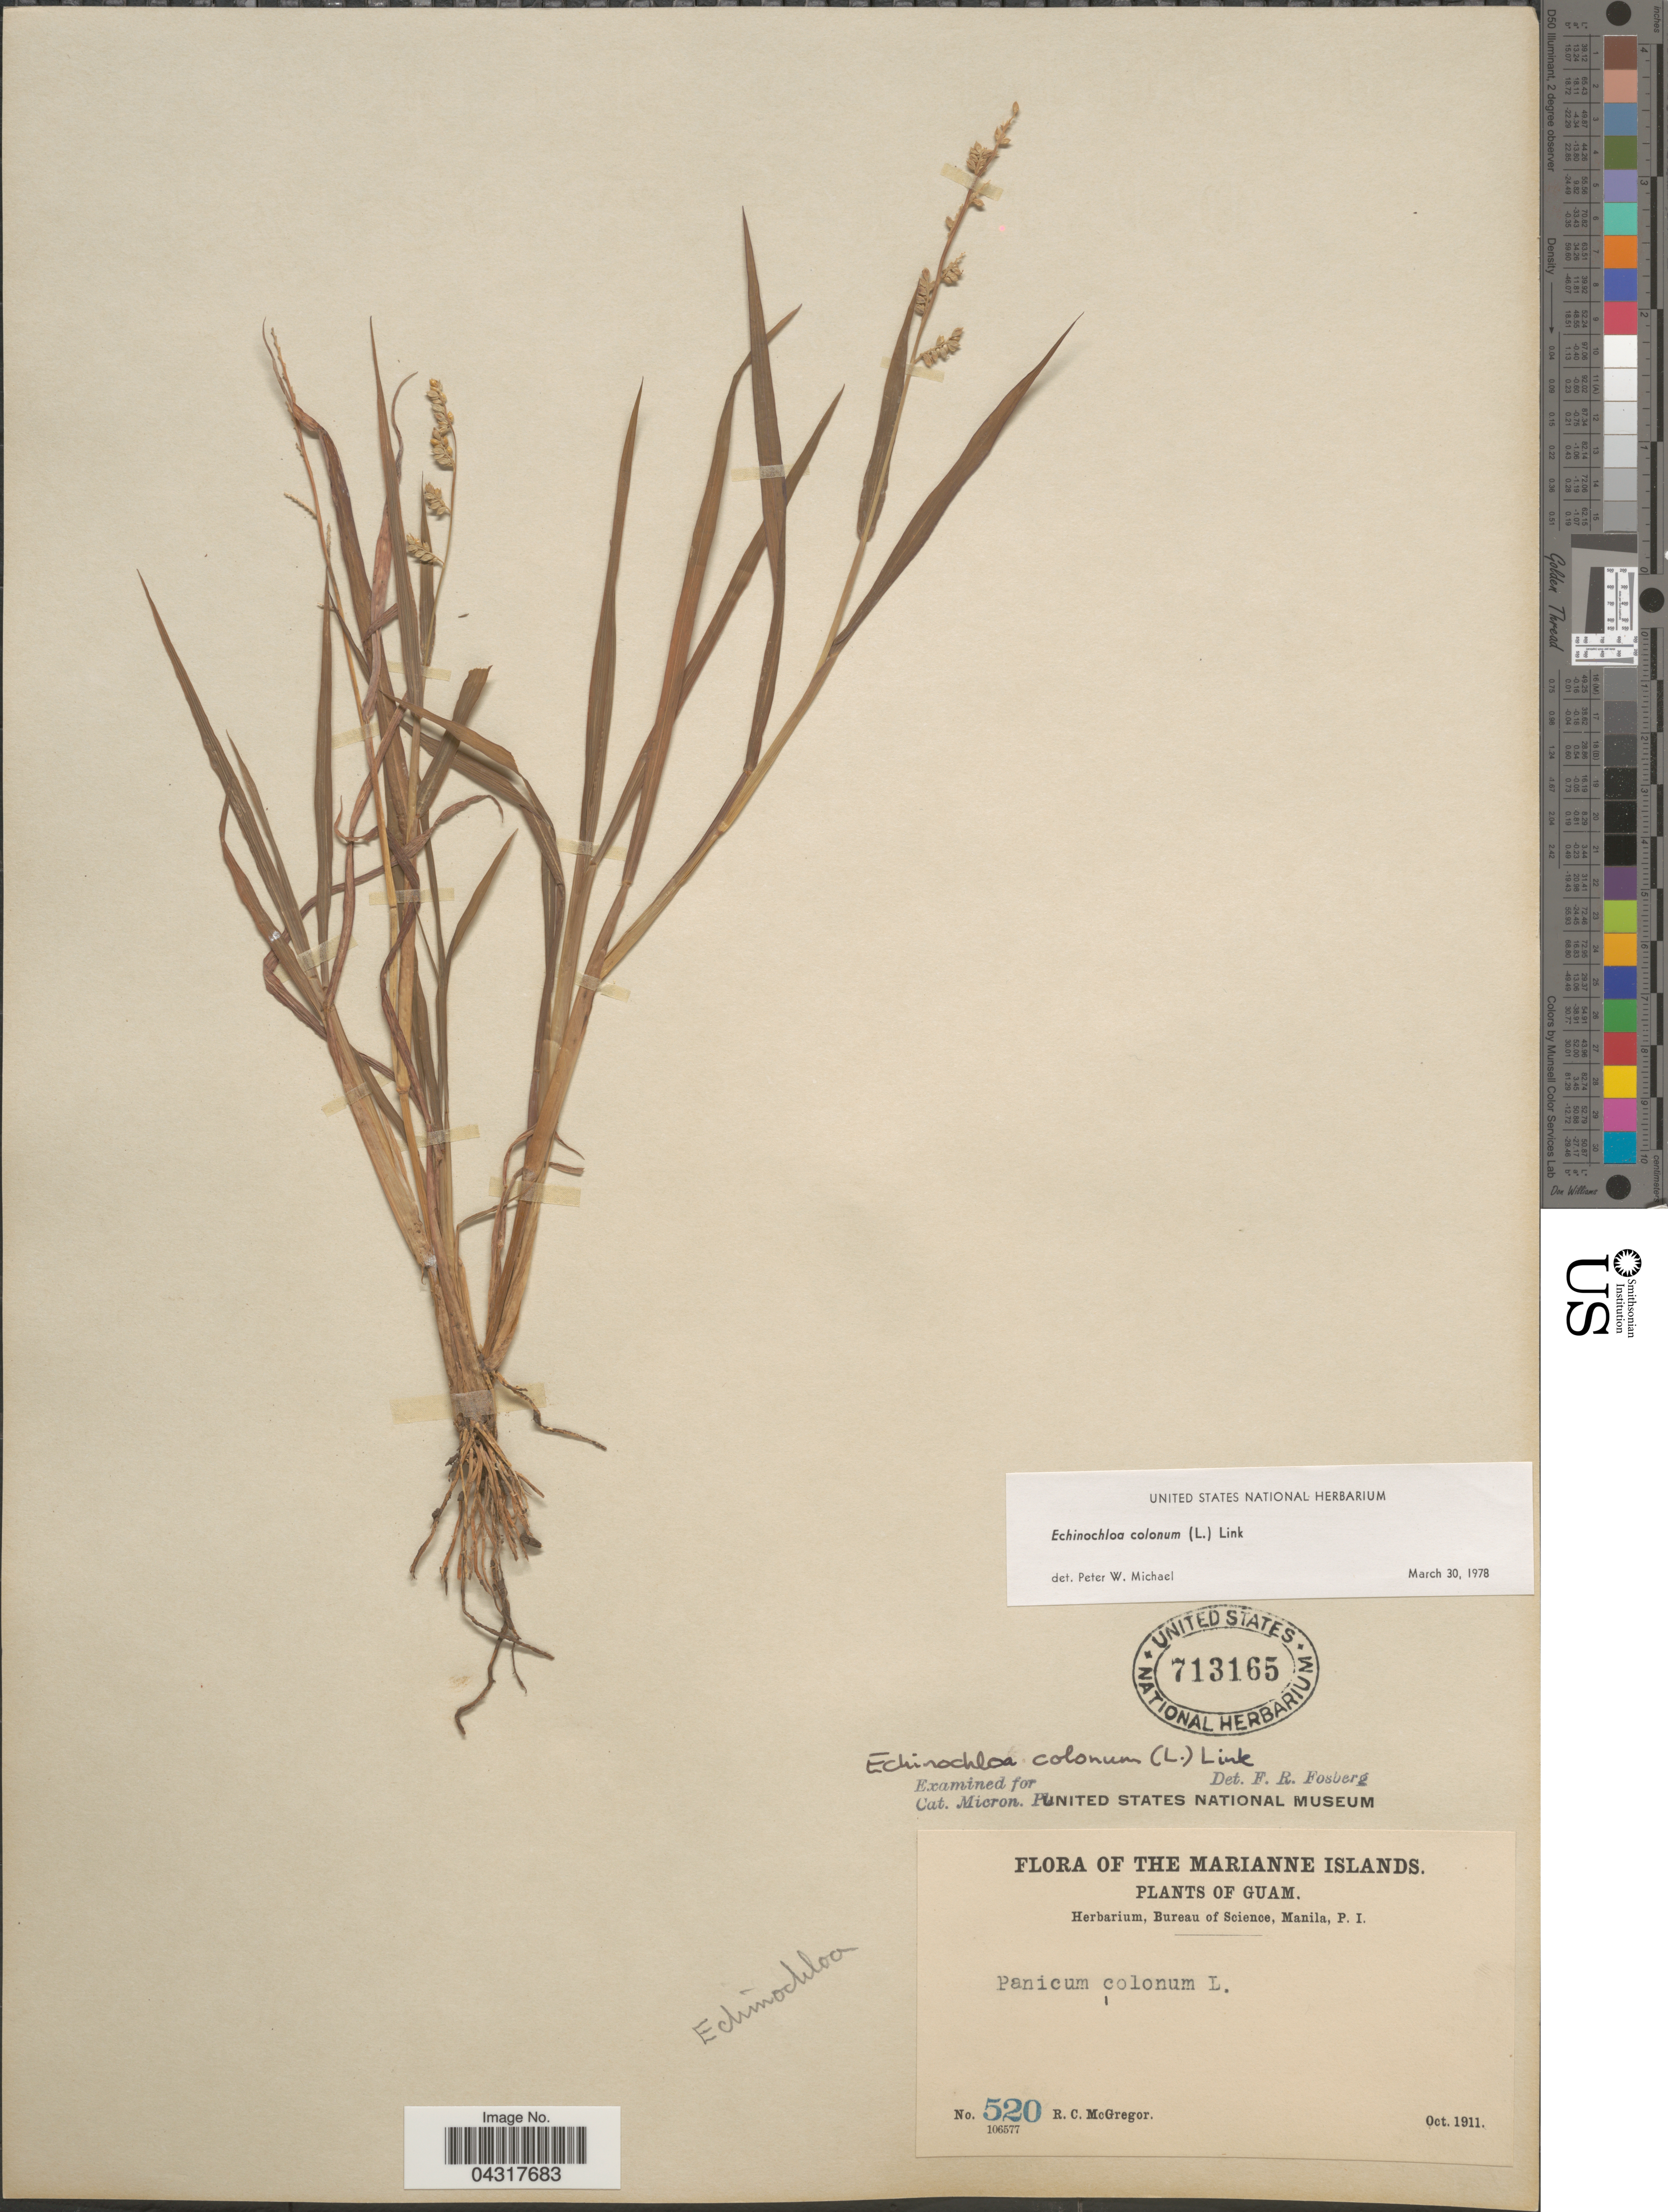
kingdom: Plantae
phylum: Tracheophyta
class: Liliopsida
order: Poales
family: Poaceae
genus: Echinochloa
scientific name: Echinochloa colona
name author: (L.) Link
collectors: R. C. McGregor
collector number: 520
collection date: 1911-10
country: Guam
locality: Marianne Islands.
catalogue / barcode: US 713165